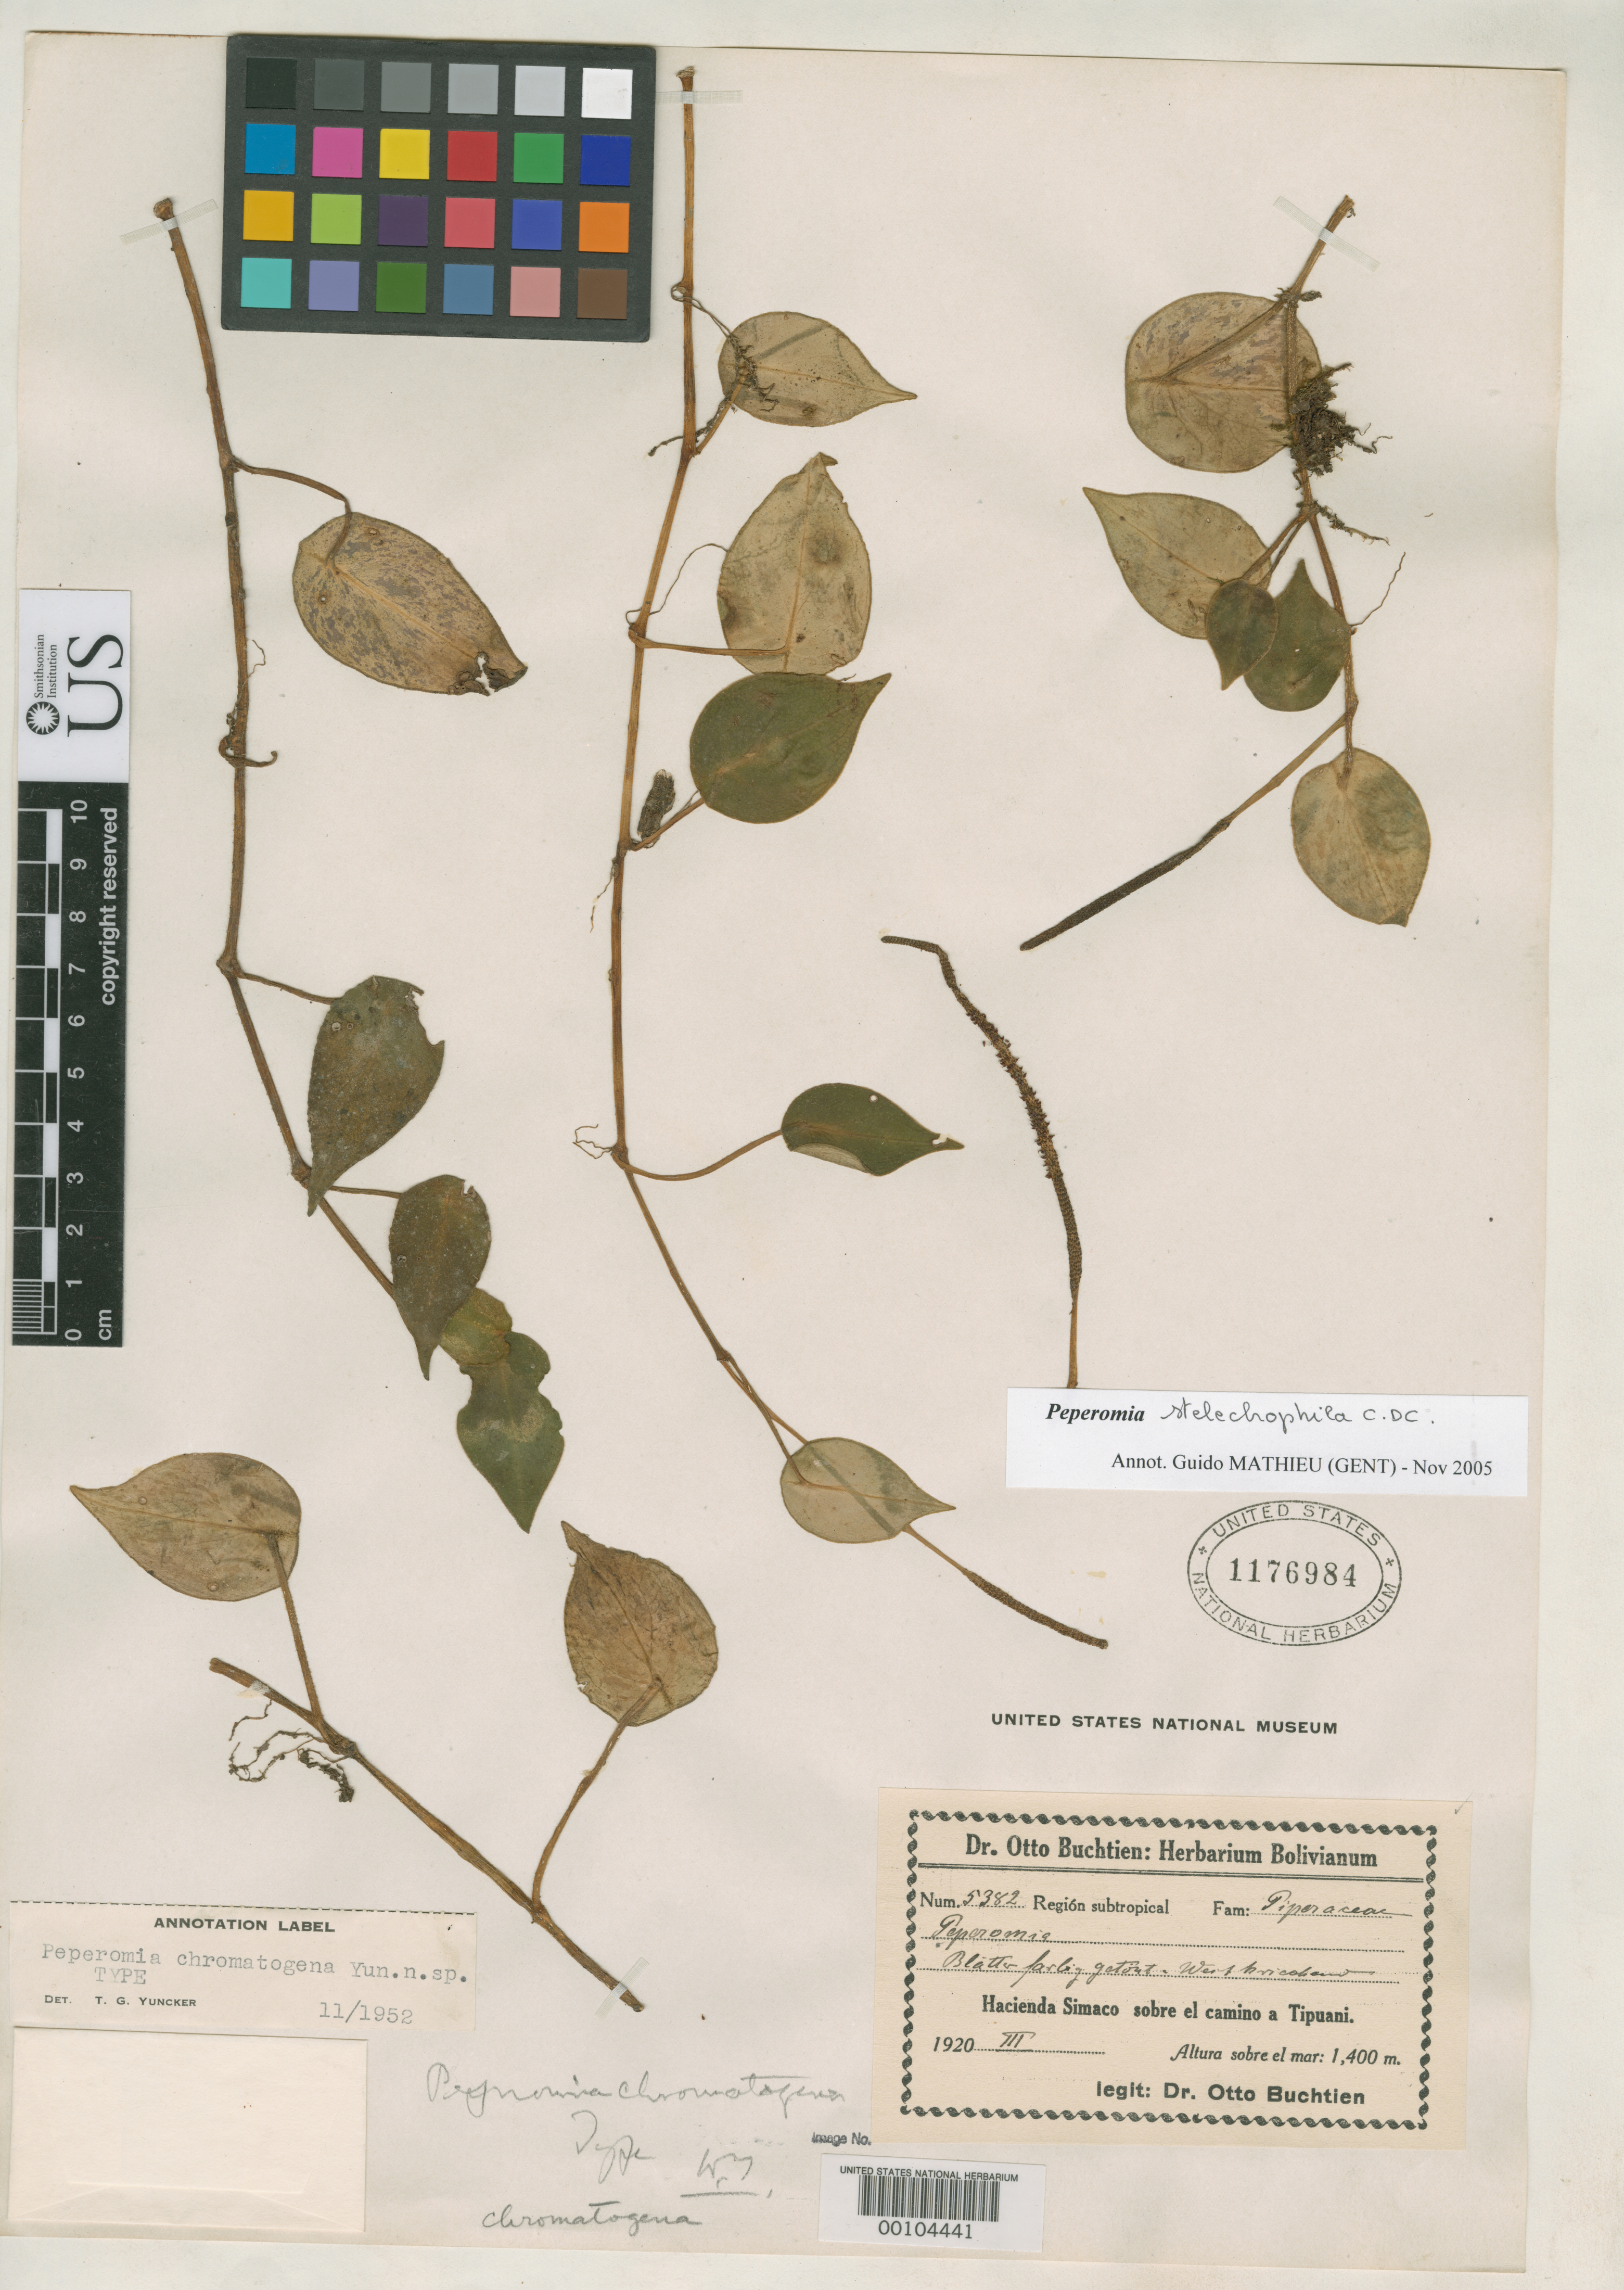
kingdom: Plantae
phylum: Tracheophyta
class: Magnoliopsida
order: Piperales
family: Piperaceae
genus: Peperomia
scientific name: Peperomia chromatogena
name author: Yunck.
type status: Holotype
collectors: O. Buchtien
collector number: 5382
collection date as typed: Mar 1920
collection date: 1920-03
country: Bolivia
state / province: La Paz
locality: Hacienda Simaco, above road to Tipuani.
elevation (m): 1400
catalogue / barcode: US 1176984